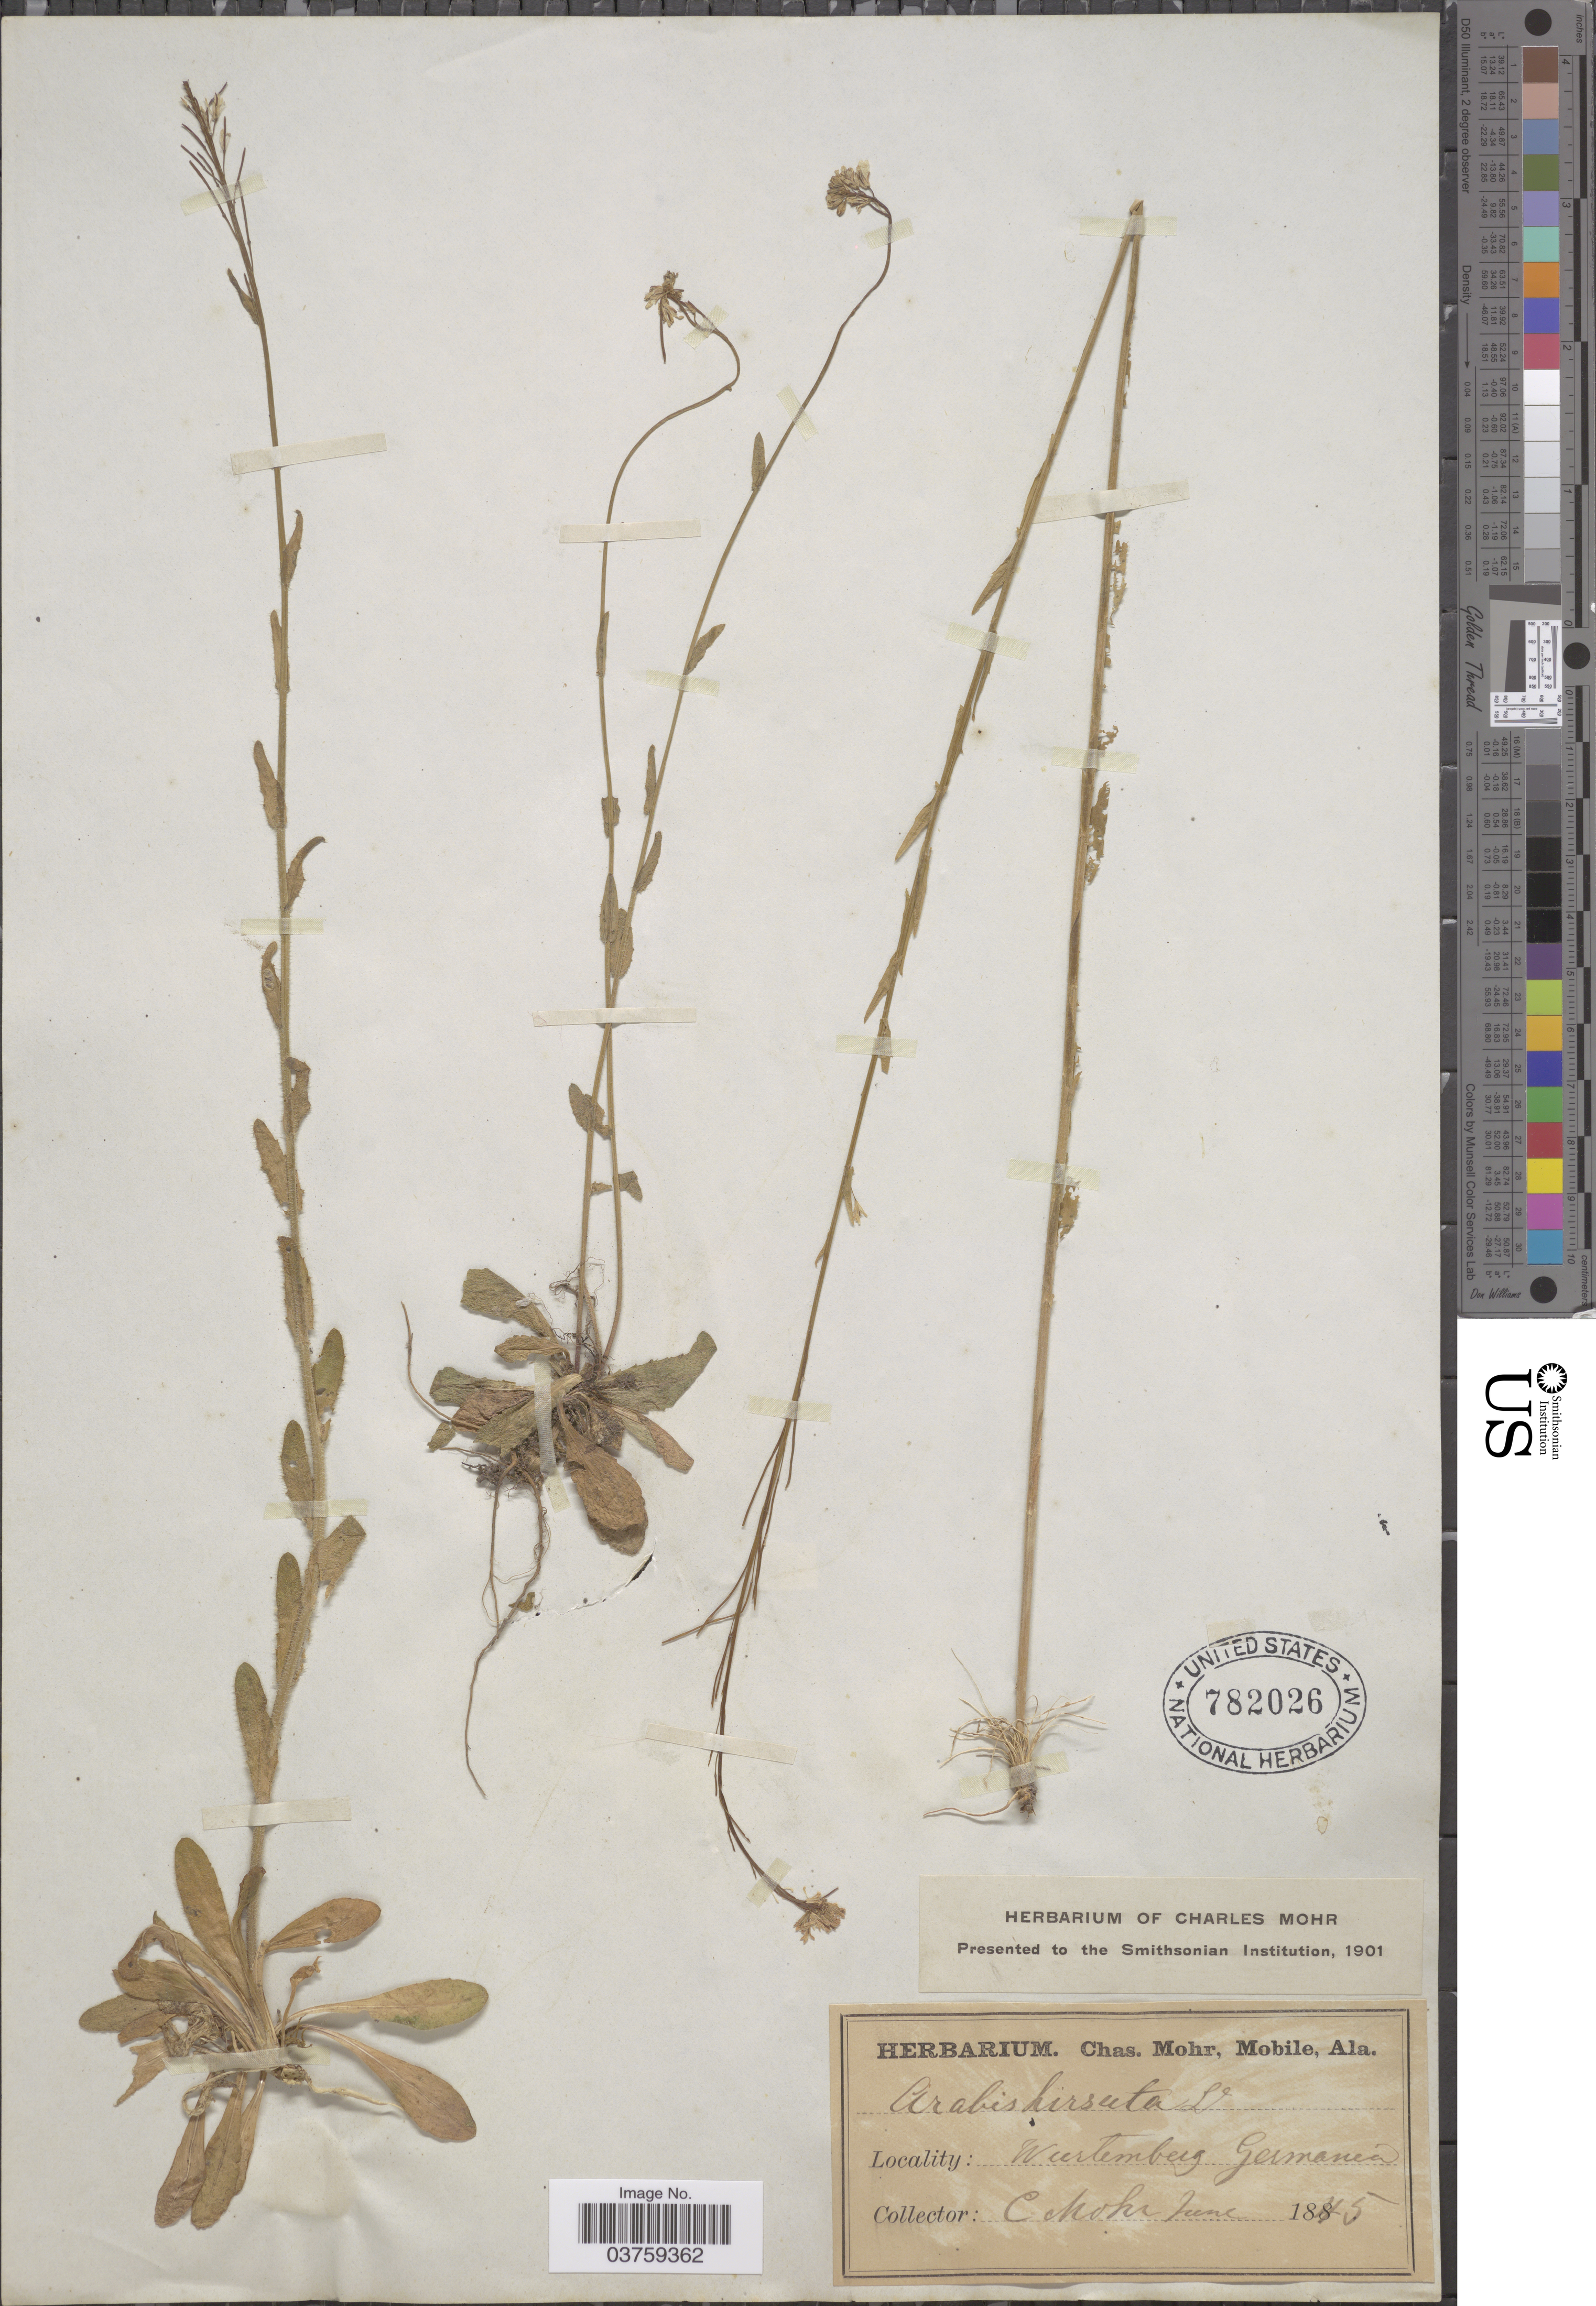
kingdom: Plantae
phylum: Tracheophyta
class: Magnoliopsida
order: Brassicales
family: Brassicaceae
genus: Arabis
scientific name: Arabis hirsuta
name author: (L.) Scop.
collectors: C. T. Mohr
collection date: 1845-06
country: Germany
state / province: Baden-Württemberg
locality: Wurtemberg.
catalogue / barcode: US 782026